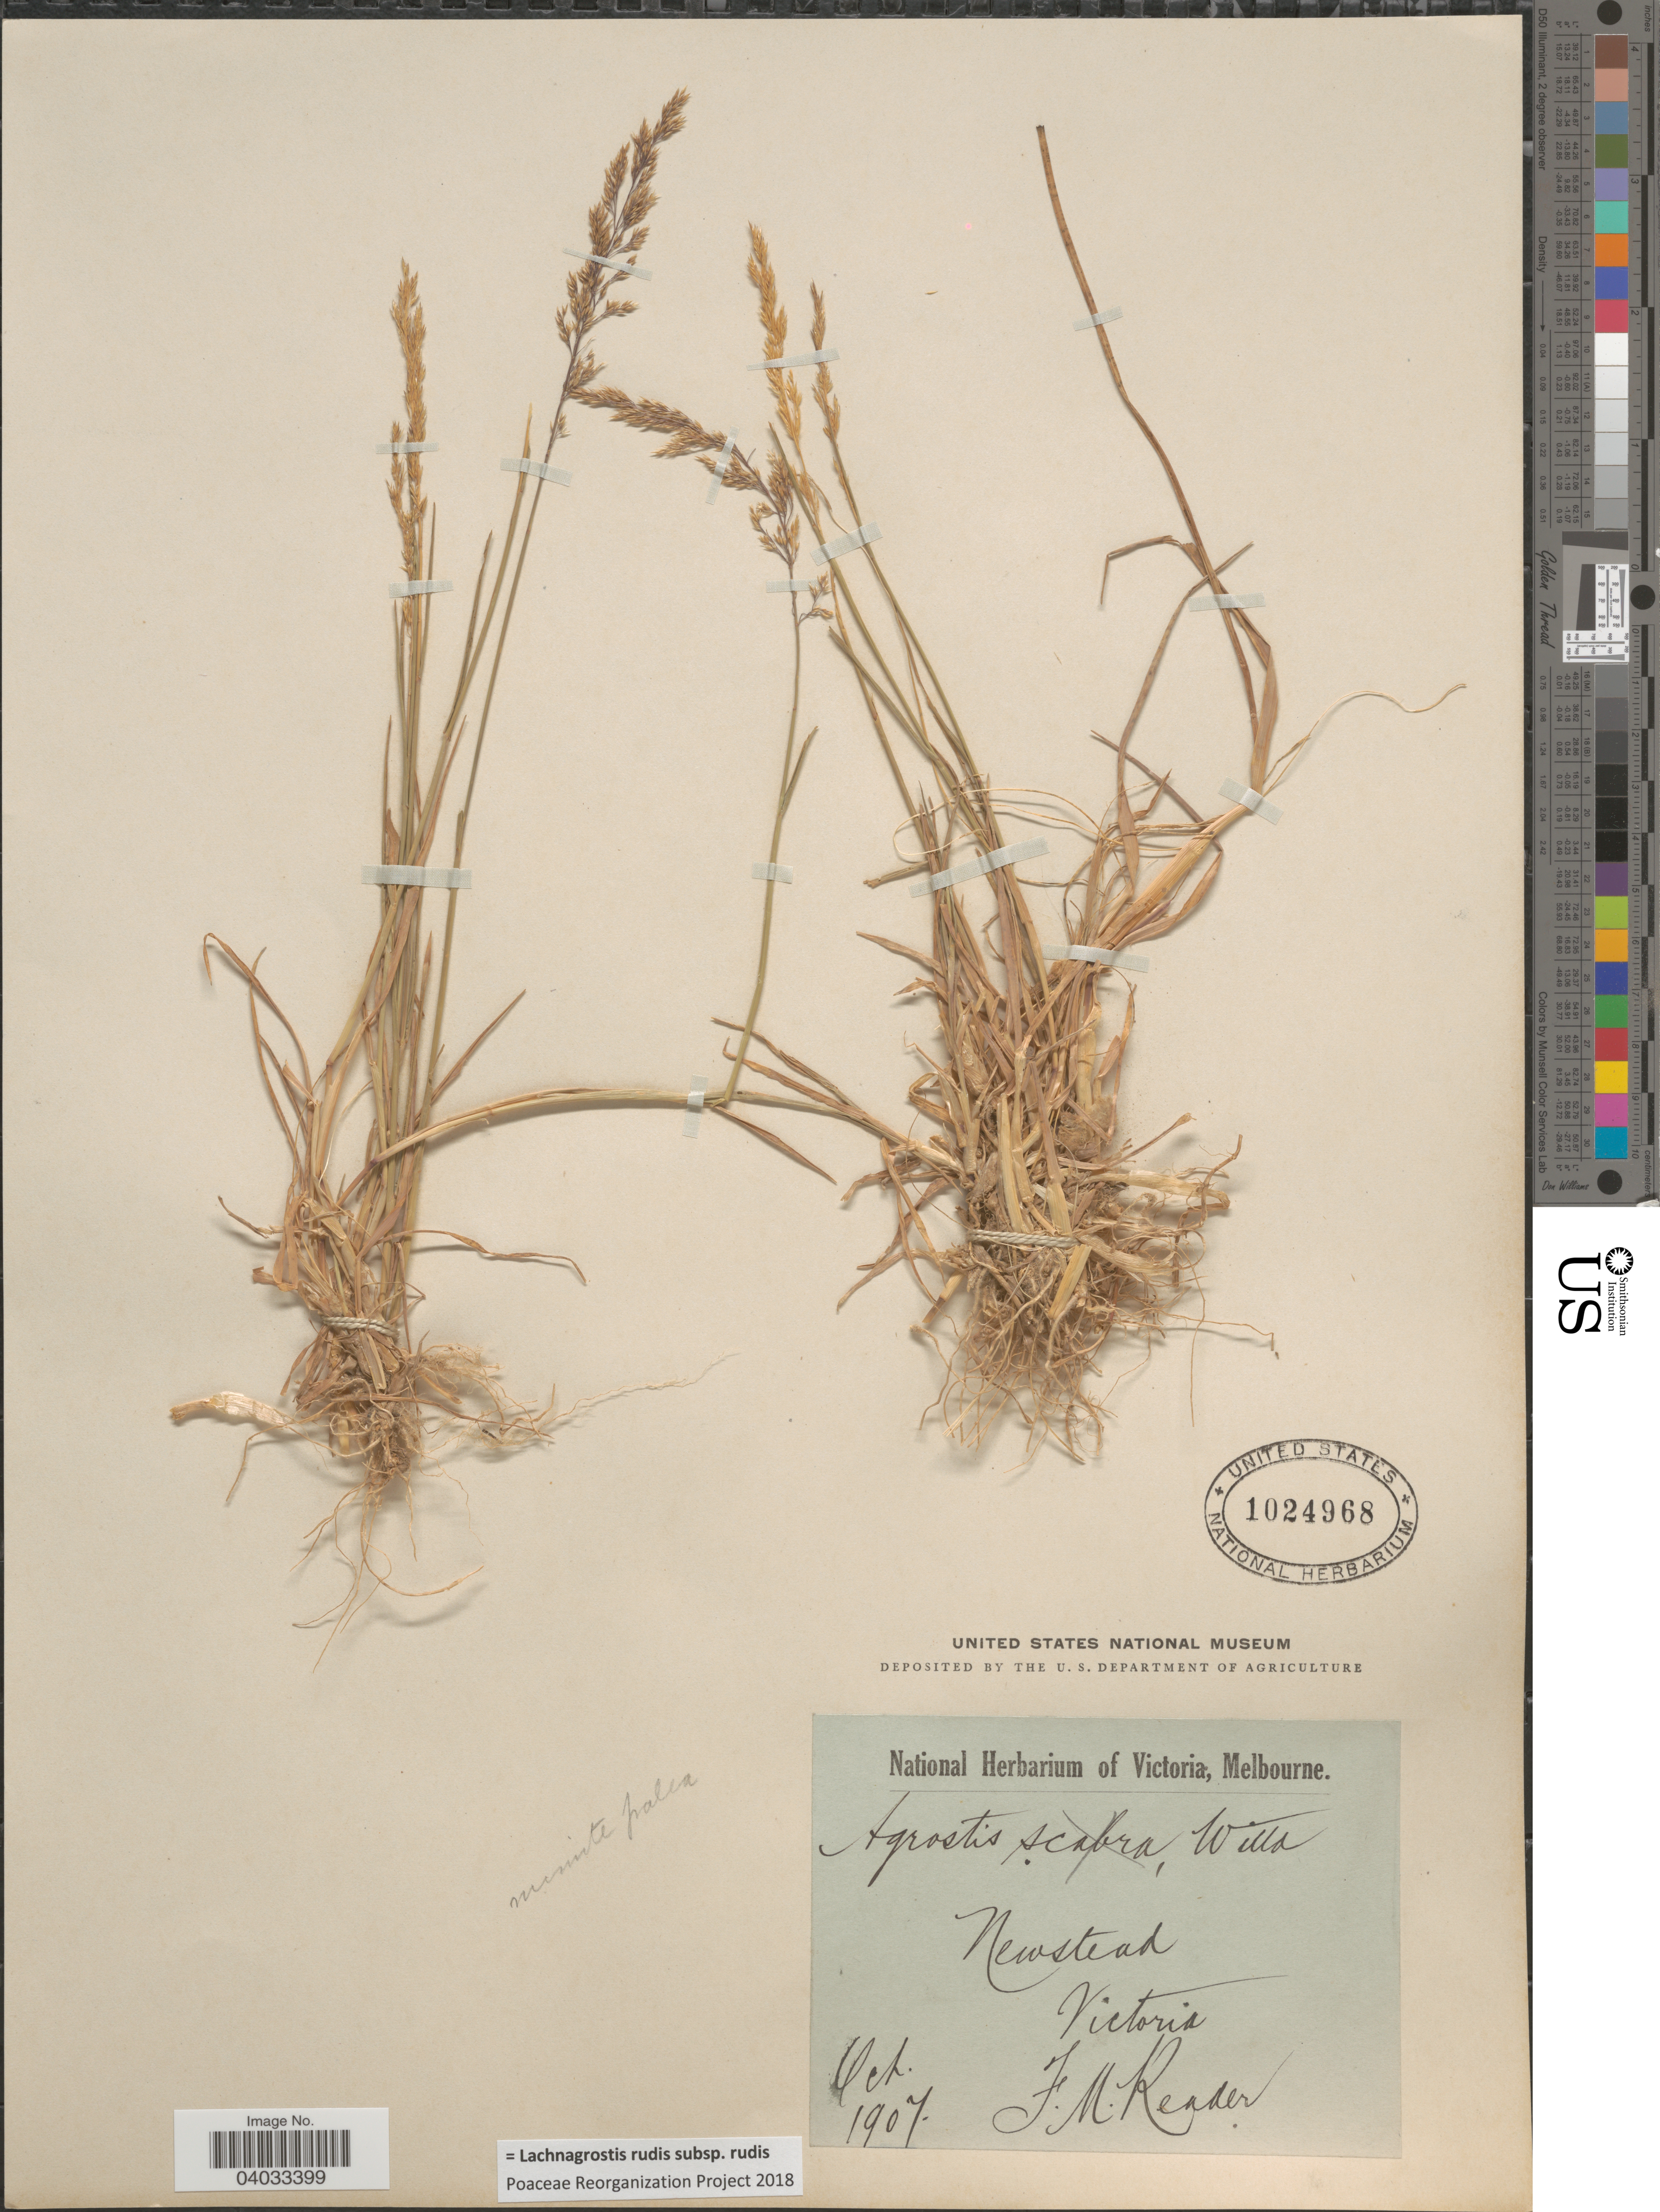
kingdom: Plantae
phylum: Tracheophyta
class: Liliopsida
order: Poales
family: Poaceae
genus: Lachnagrostis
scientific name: Lachnagrostis rudis subsp. rudis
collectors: F. Reader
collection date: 1907-10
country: Australia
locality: Newstead. Victoria.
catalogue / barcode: US 1024968